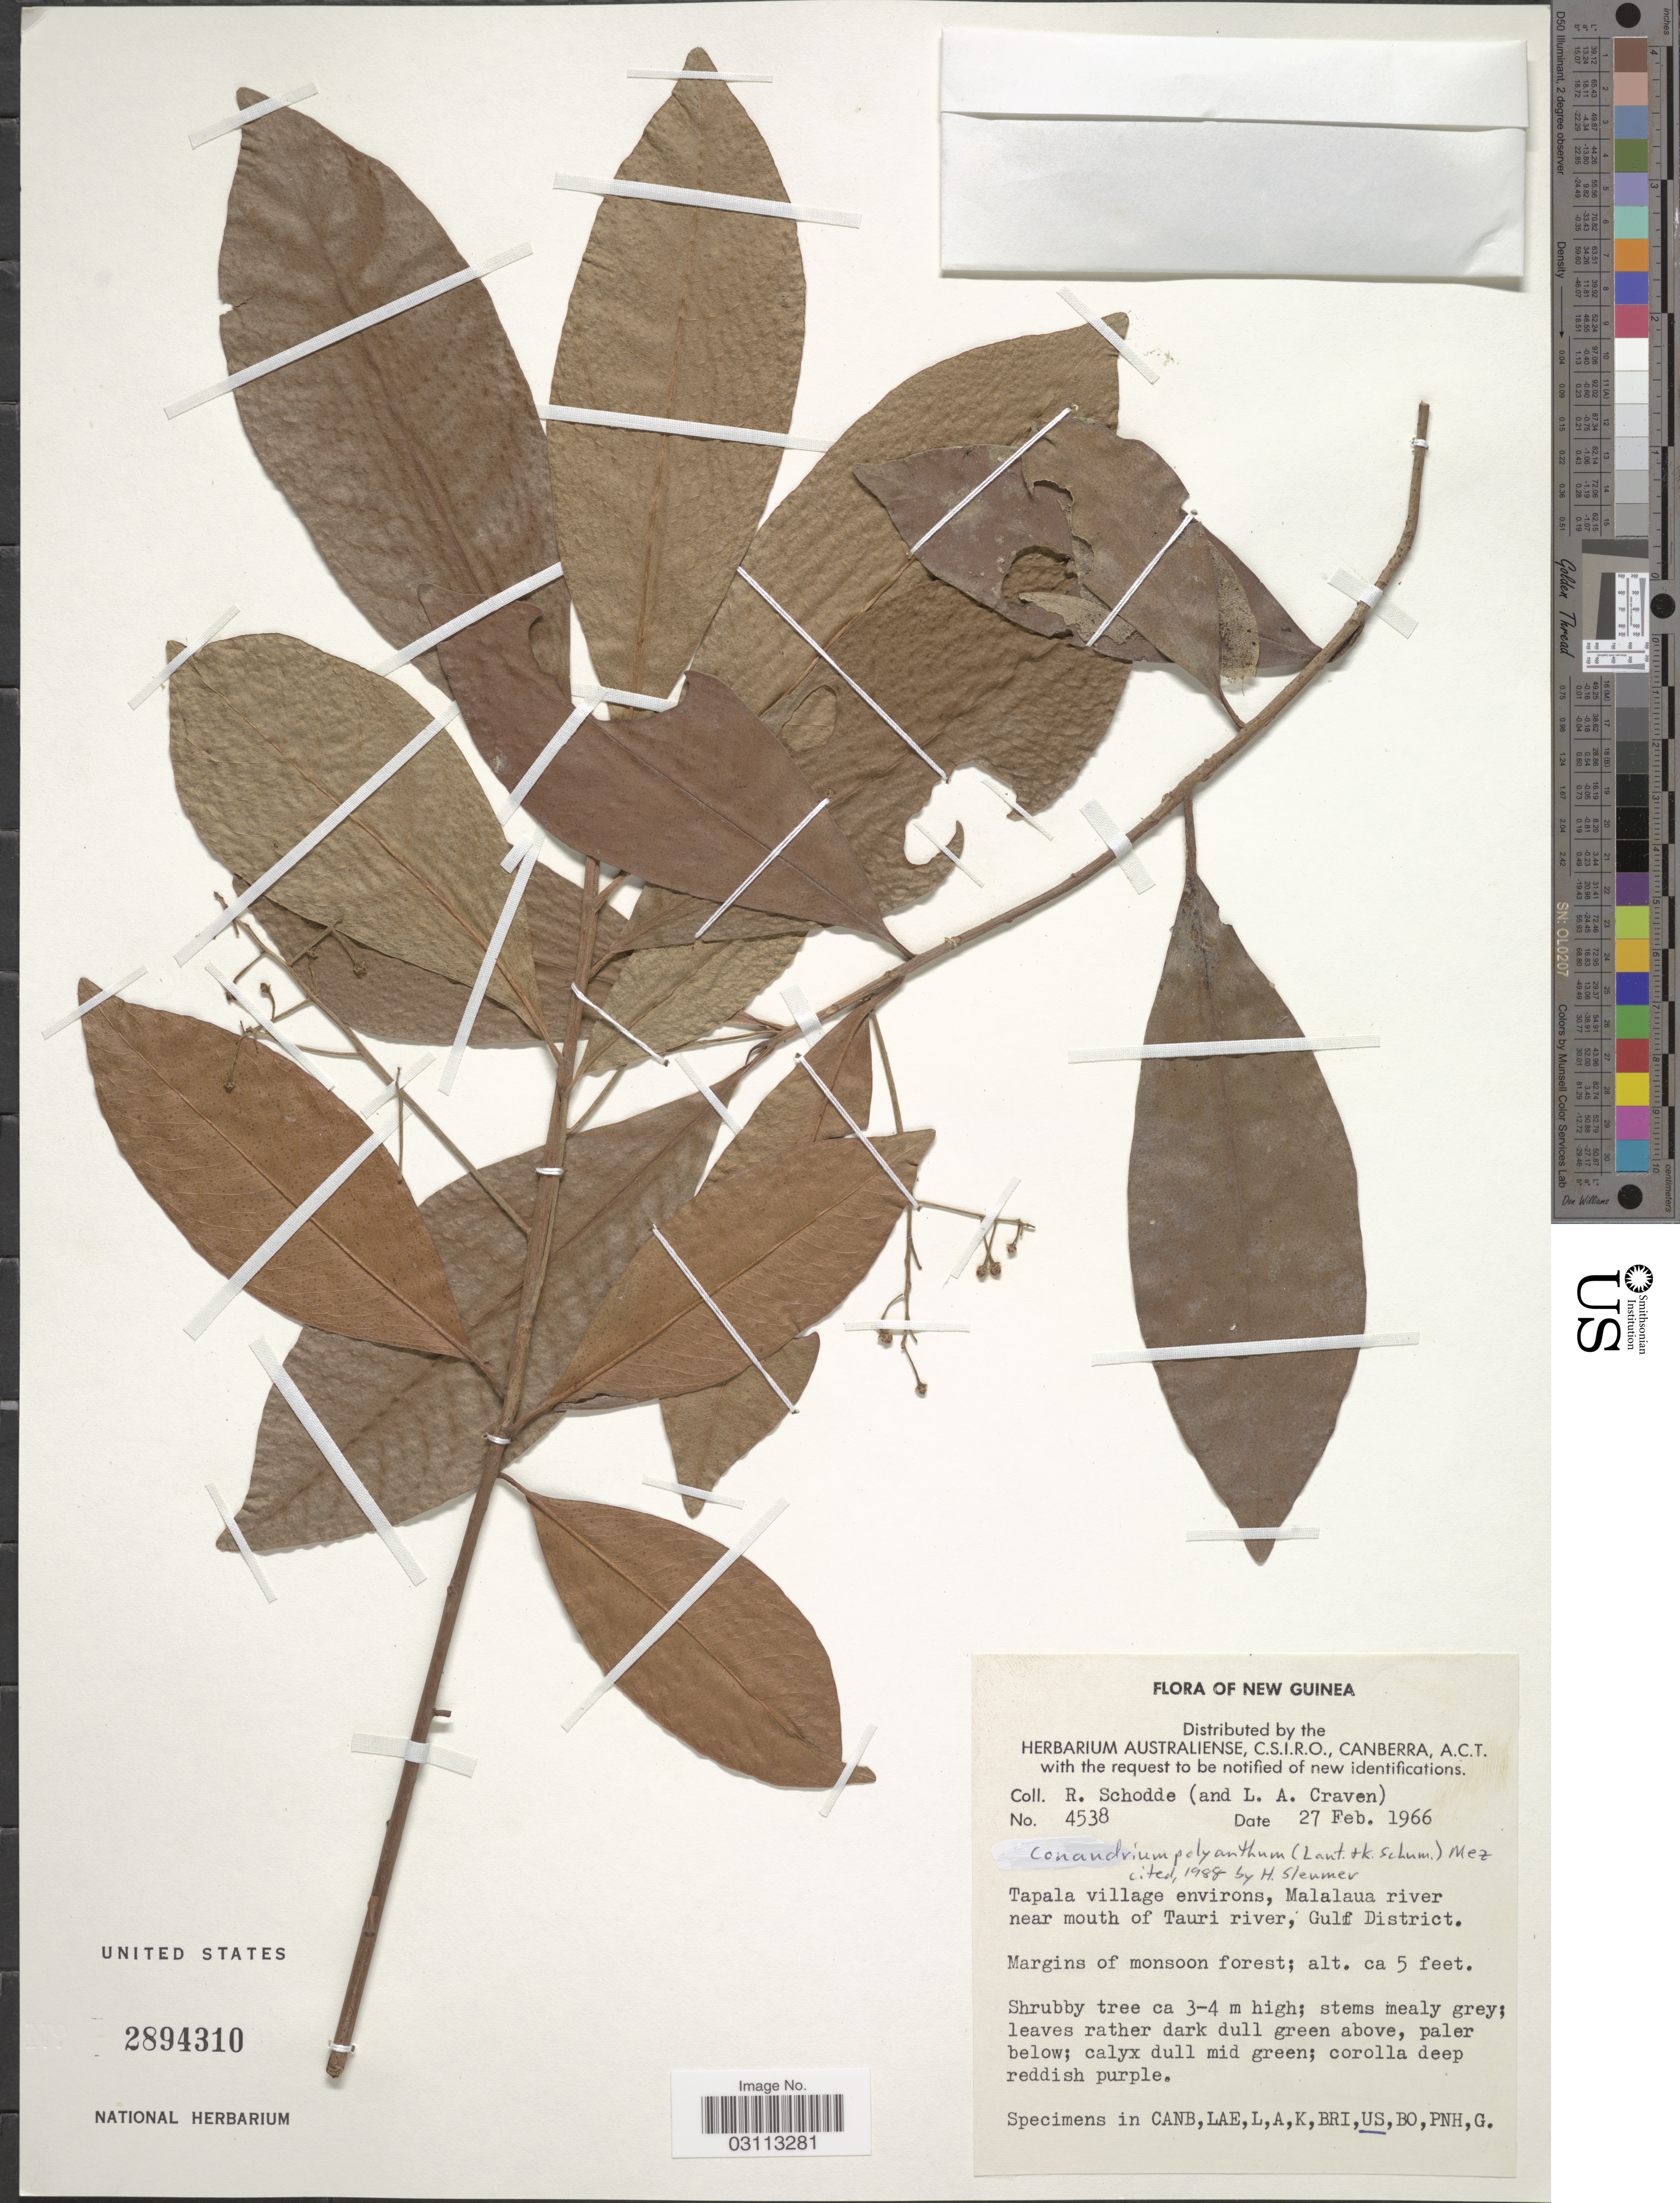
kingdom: Plantae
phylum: Tracheophyta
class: Magnoliopsida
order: Ericales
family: Primulaceae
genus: Conandrium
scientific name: Conandrium polyanthum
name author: (Lauterb. & K. Schum.) Mez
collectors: R. Schodde & L. A. Craven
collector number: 4538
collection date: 1966-02-27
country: Papua New Guinea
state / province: Gulf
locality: New Guinea. Tapala village environs, Malalaua river near mouth of Tauri river, Gulf District.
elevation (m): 2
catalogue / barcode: US 2894310